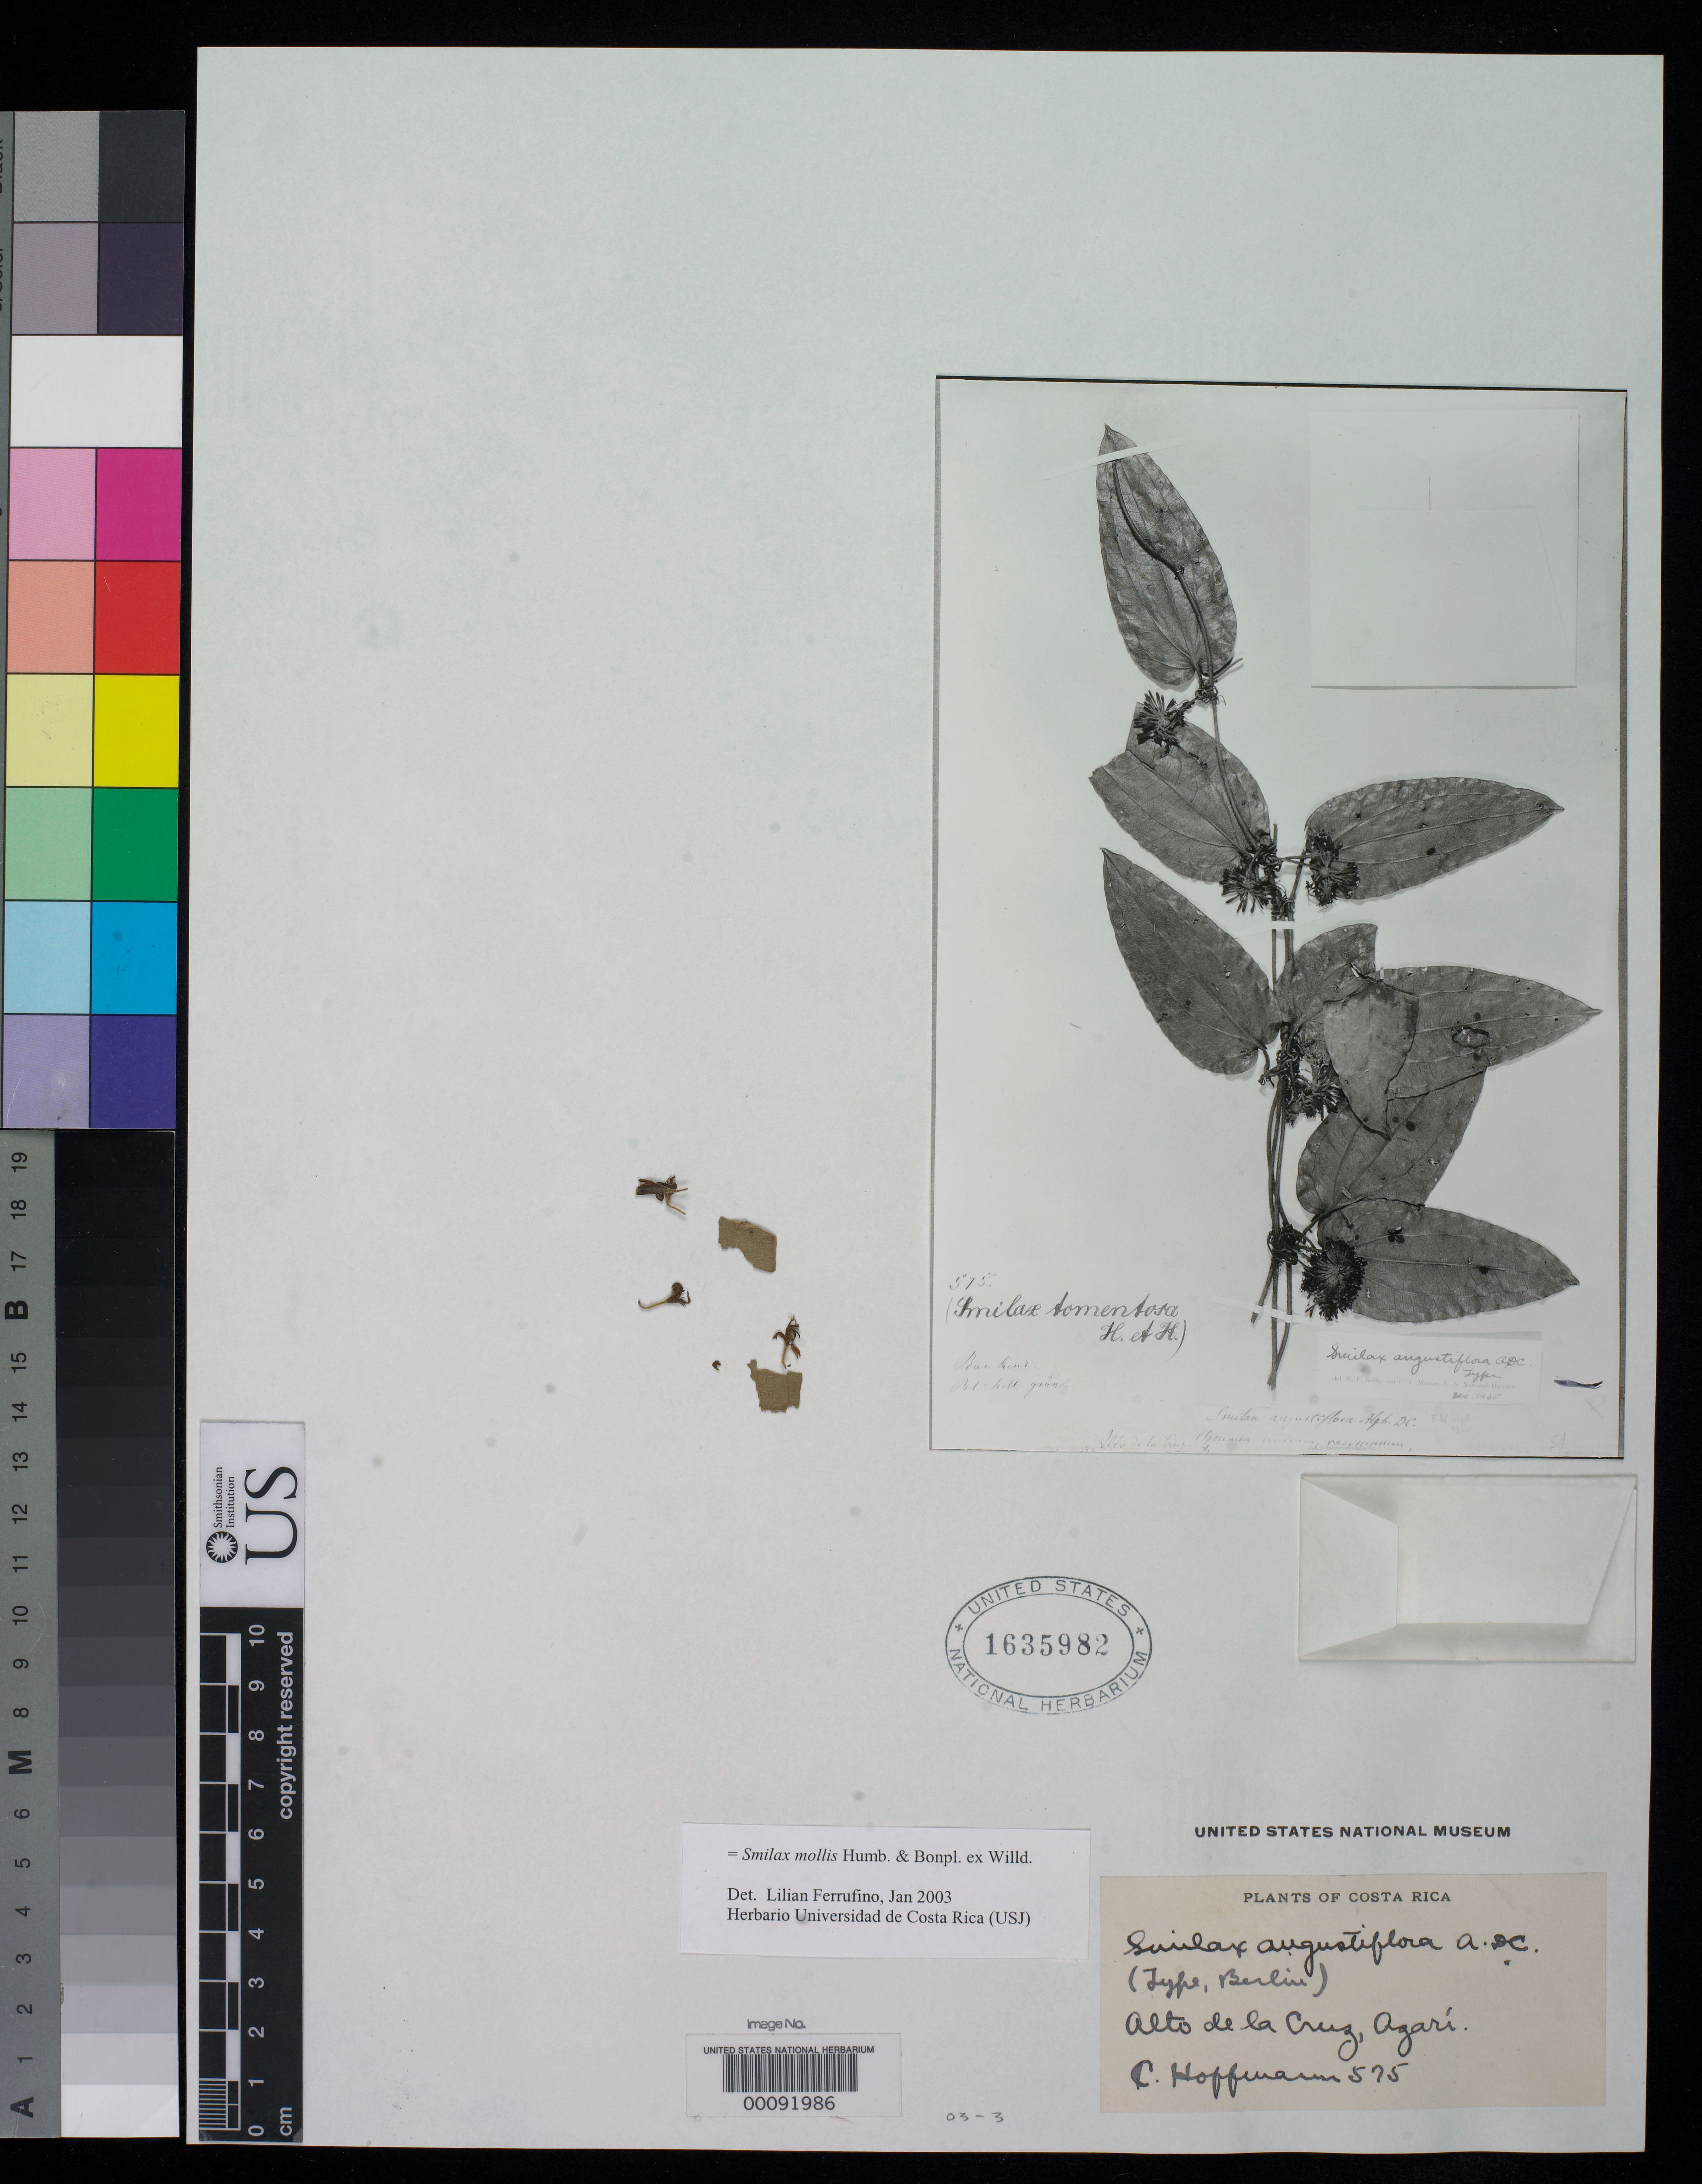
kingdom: Plantae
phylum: Tracheophyta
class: Liliopsida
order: Liliales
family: Smilacaceae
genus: Smilax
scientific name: Smilax angustiflora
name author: A. DC.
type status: Isotype Fragment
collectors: C. Hoffmann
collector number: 575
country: Costa Rica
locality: Alto de La Cruz, Agari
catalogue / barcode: US 1635982